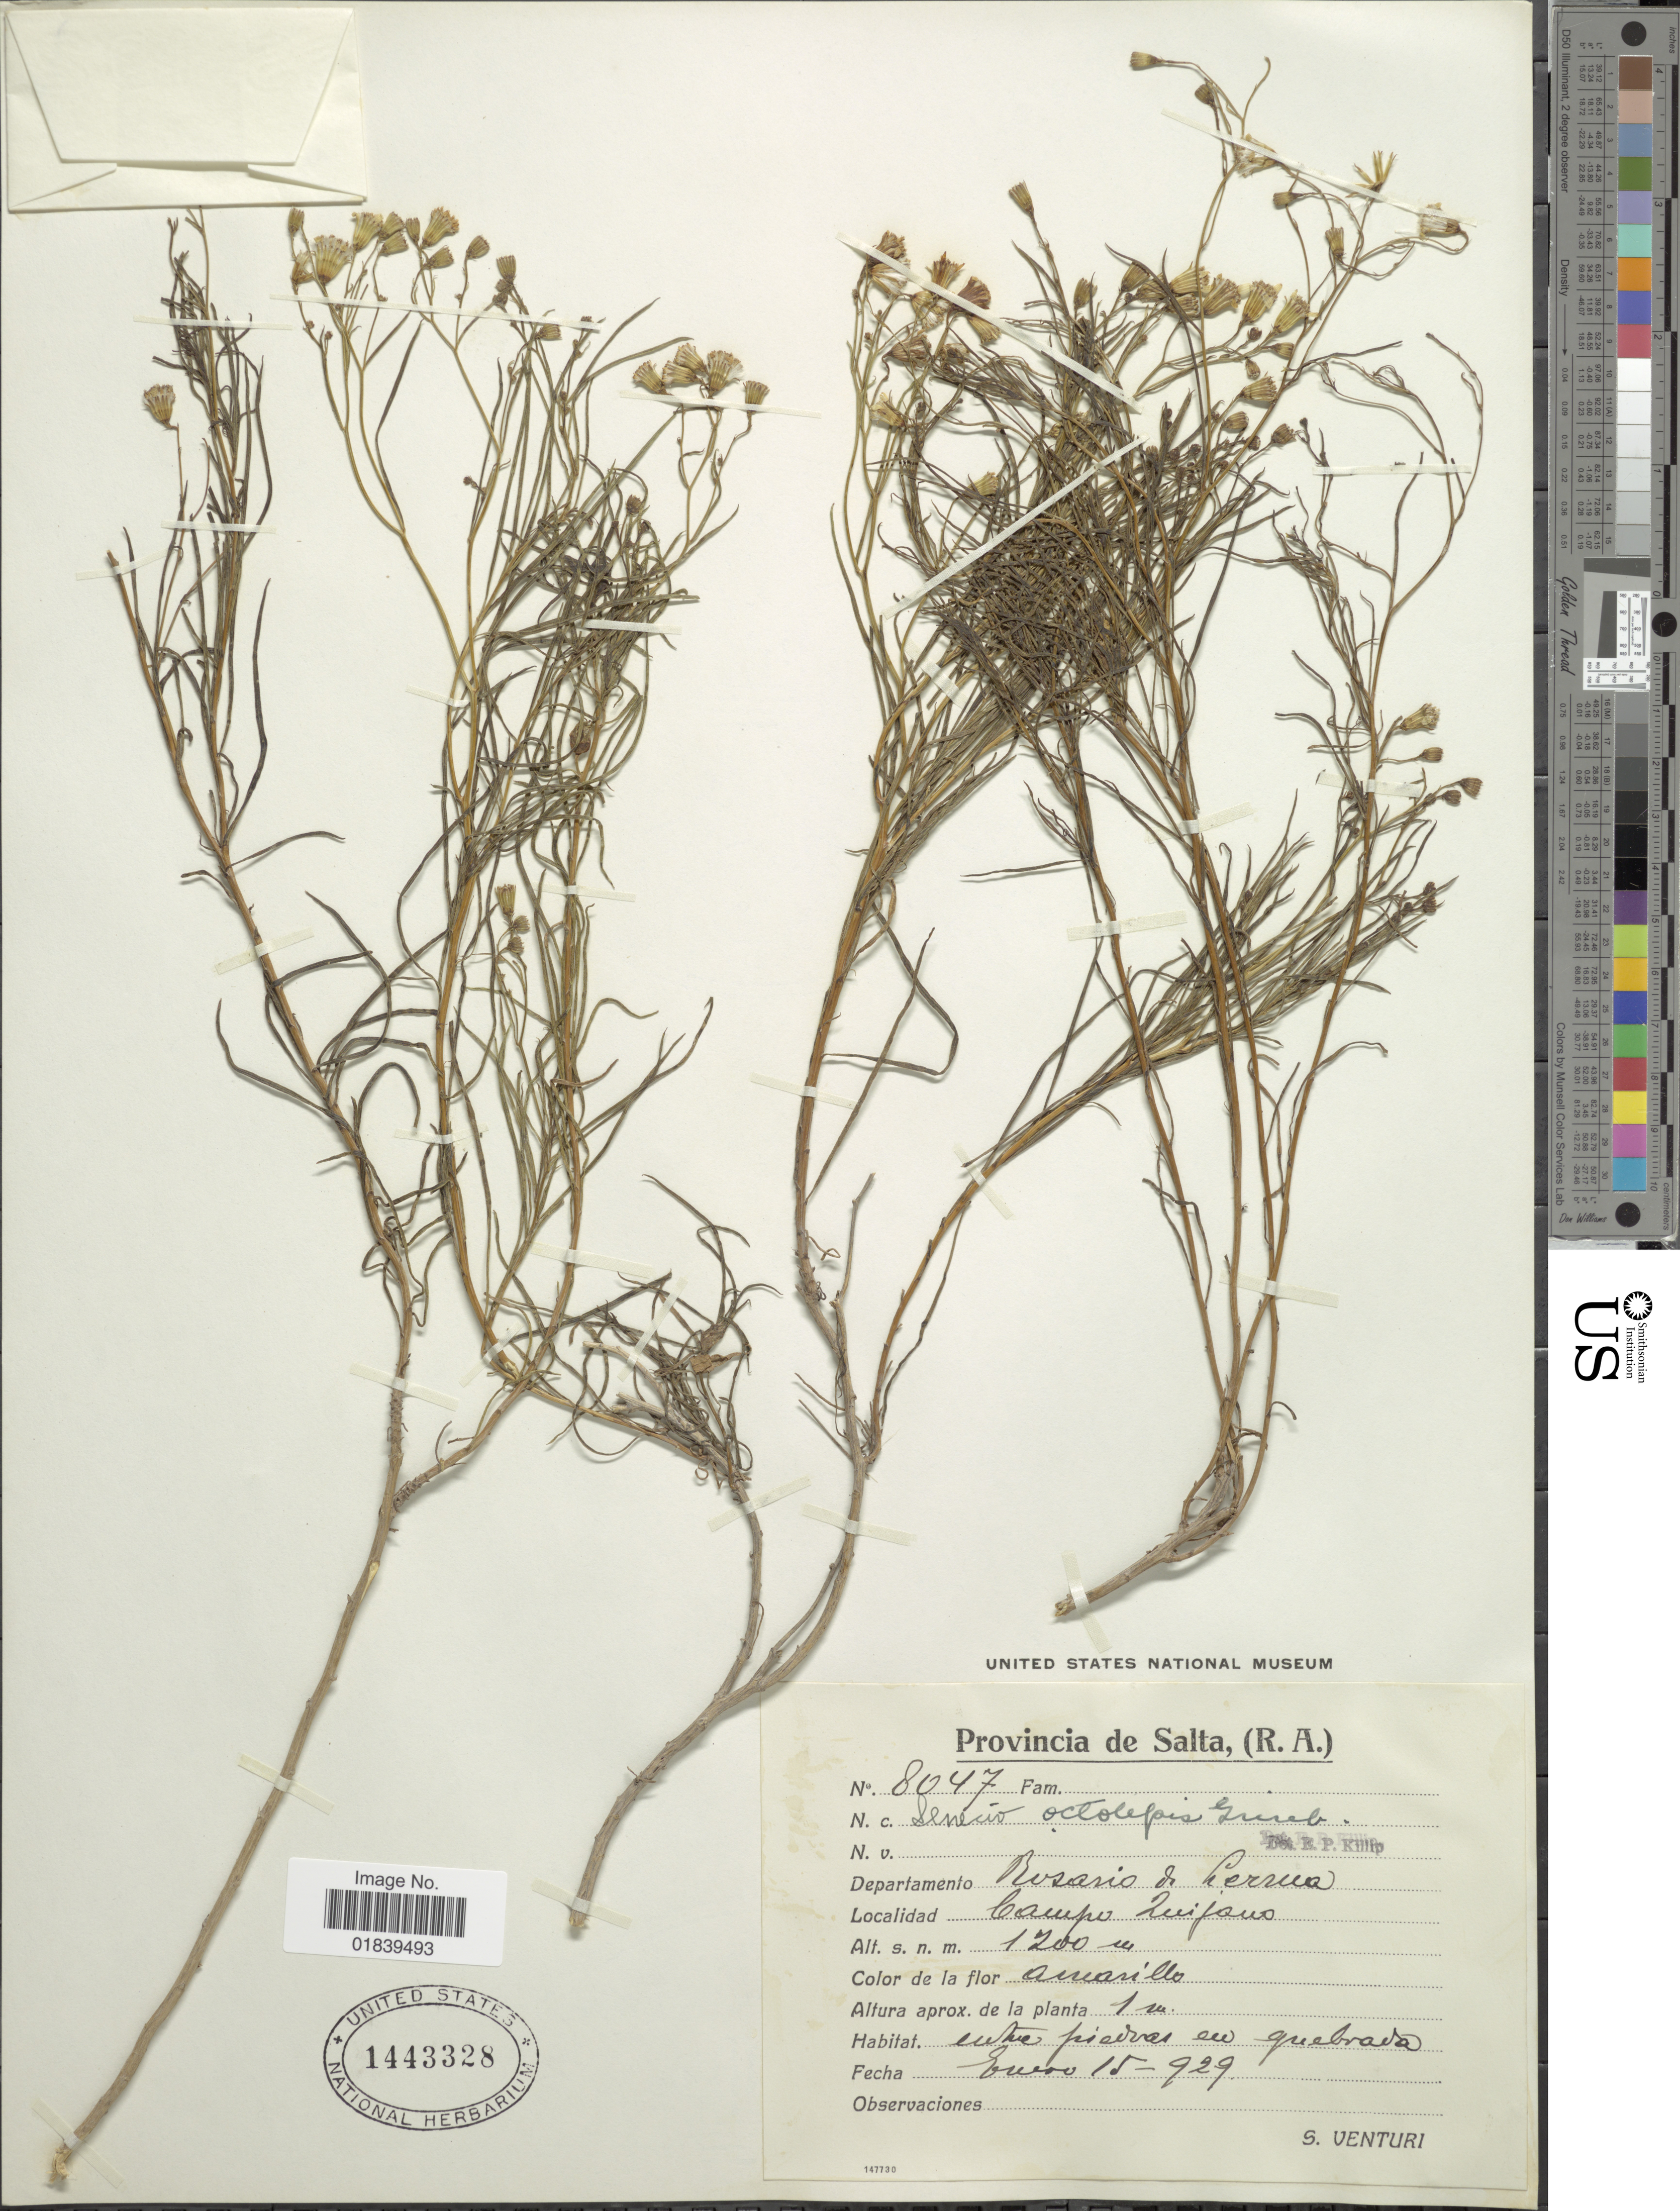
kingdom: Plantae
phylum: Tracheophyta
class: Magnoliopsida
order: Asterales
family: Asteraceae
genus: Senecio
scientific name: Senecio octolepis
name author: Griseb.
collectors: S. Venturi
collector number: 8047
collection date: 1929-01-15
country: Argentina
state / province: Salta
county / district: Rosario de Lerma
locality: Campo Quijano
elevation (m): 1200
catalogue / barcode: US 1443328